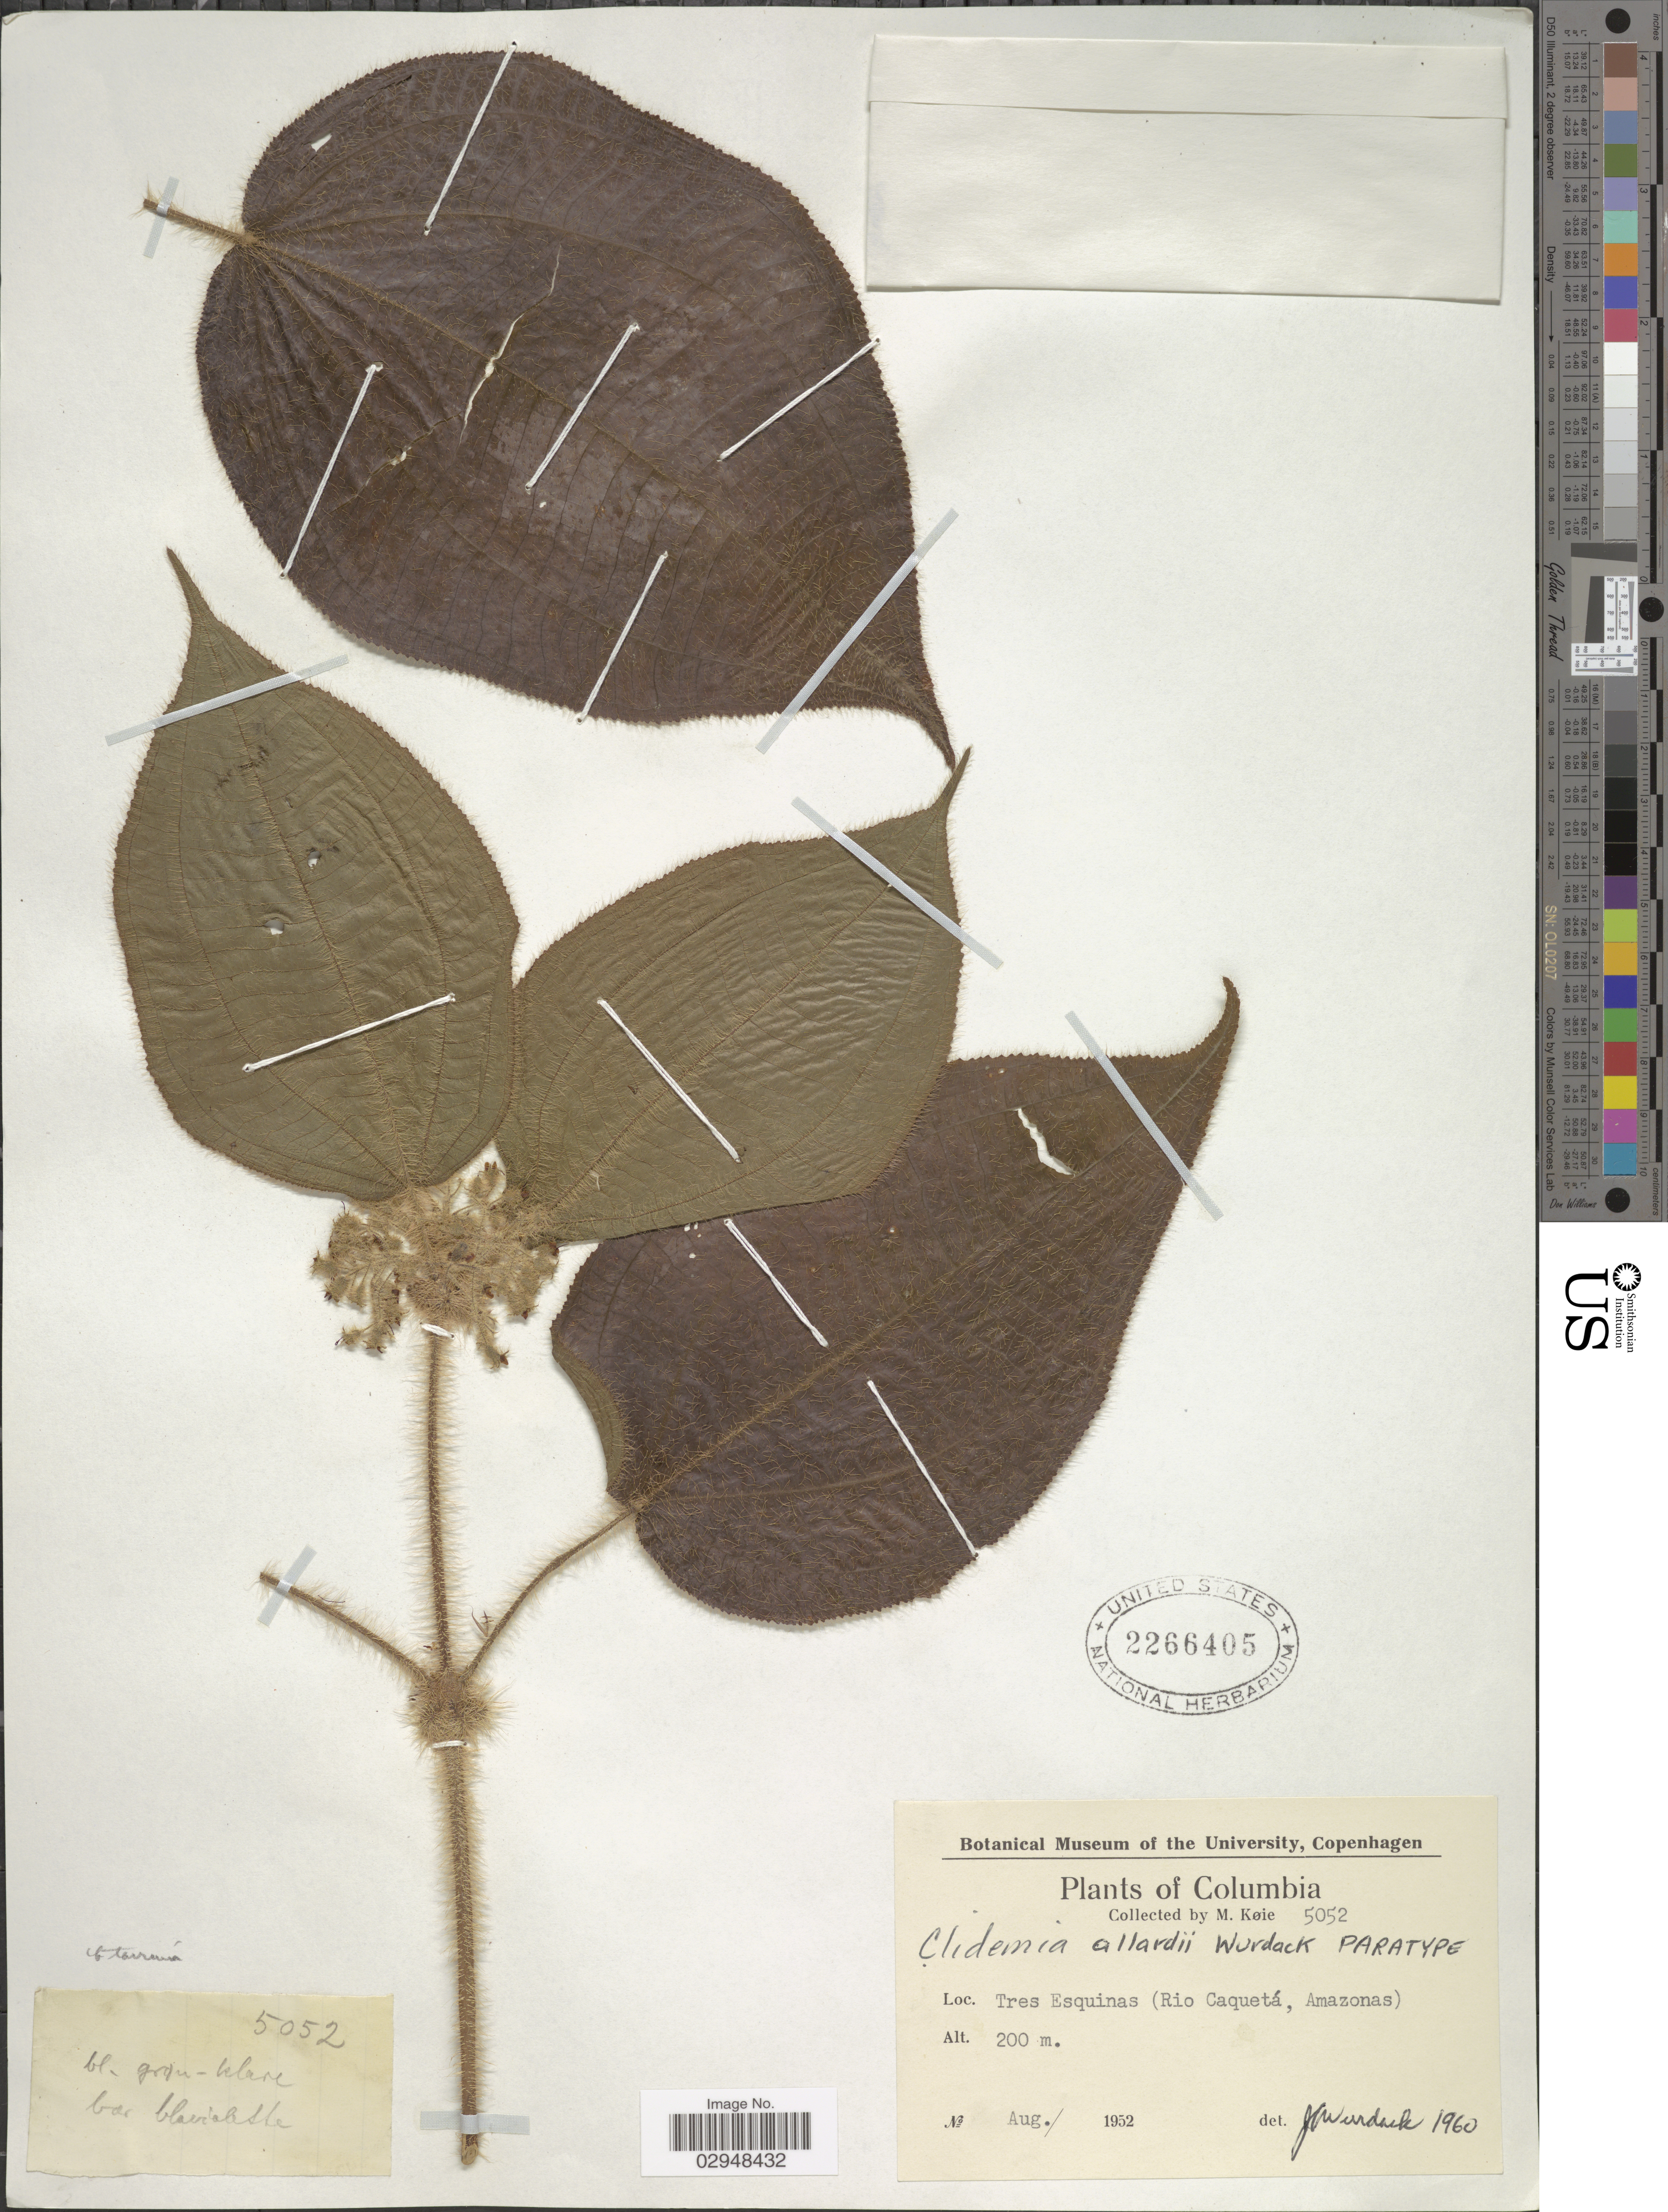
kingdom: Plantae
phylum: Tracheophyta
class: Magnoliopsida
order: Myrtales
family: Melastomataceae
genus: Clidemia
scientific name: Clidemia allardii subsp. allardii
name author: Wurdack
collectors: M. Köie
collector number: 5052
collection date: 1952-08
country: Colombia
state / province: Amazônas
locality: Tres Esquinas (Rio Caquetá).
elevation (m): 200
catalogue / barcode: US 2266405